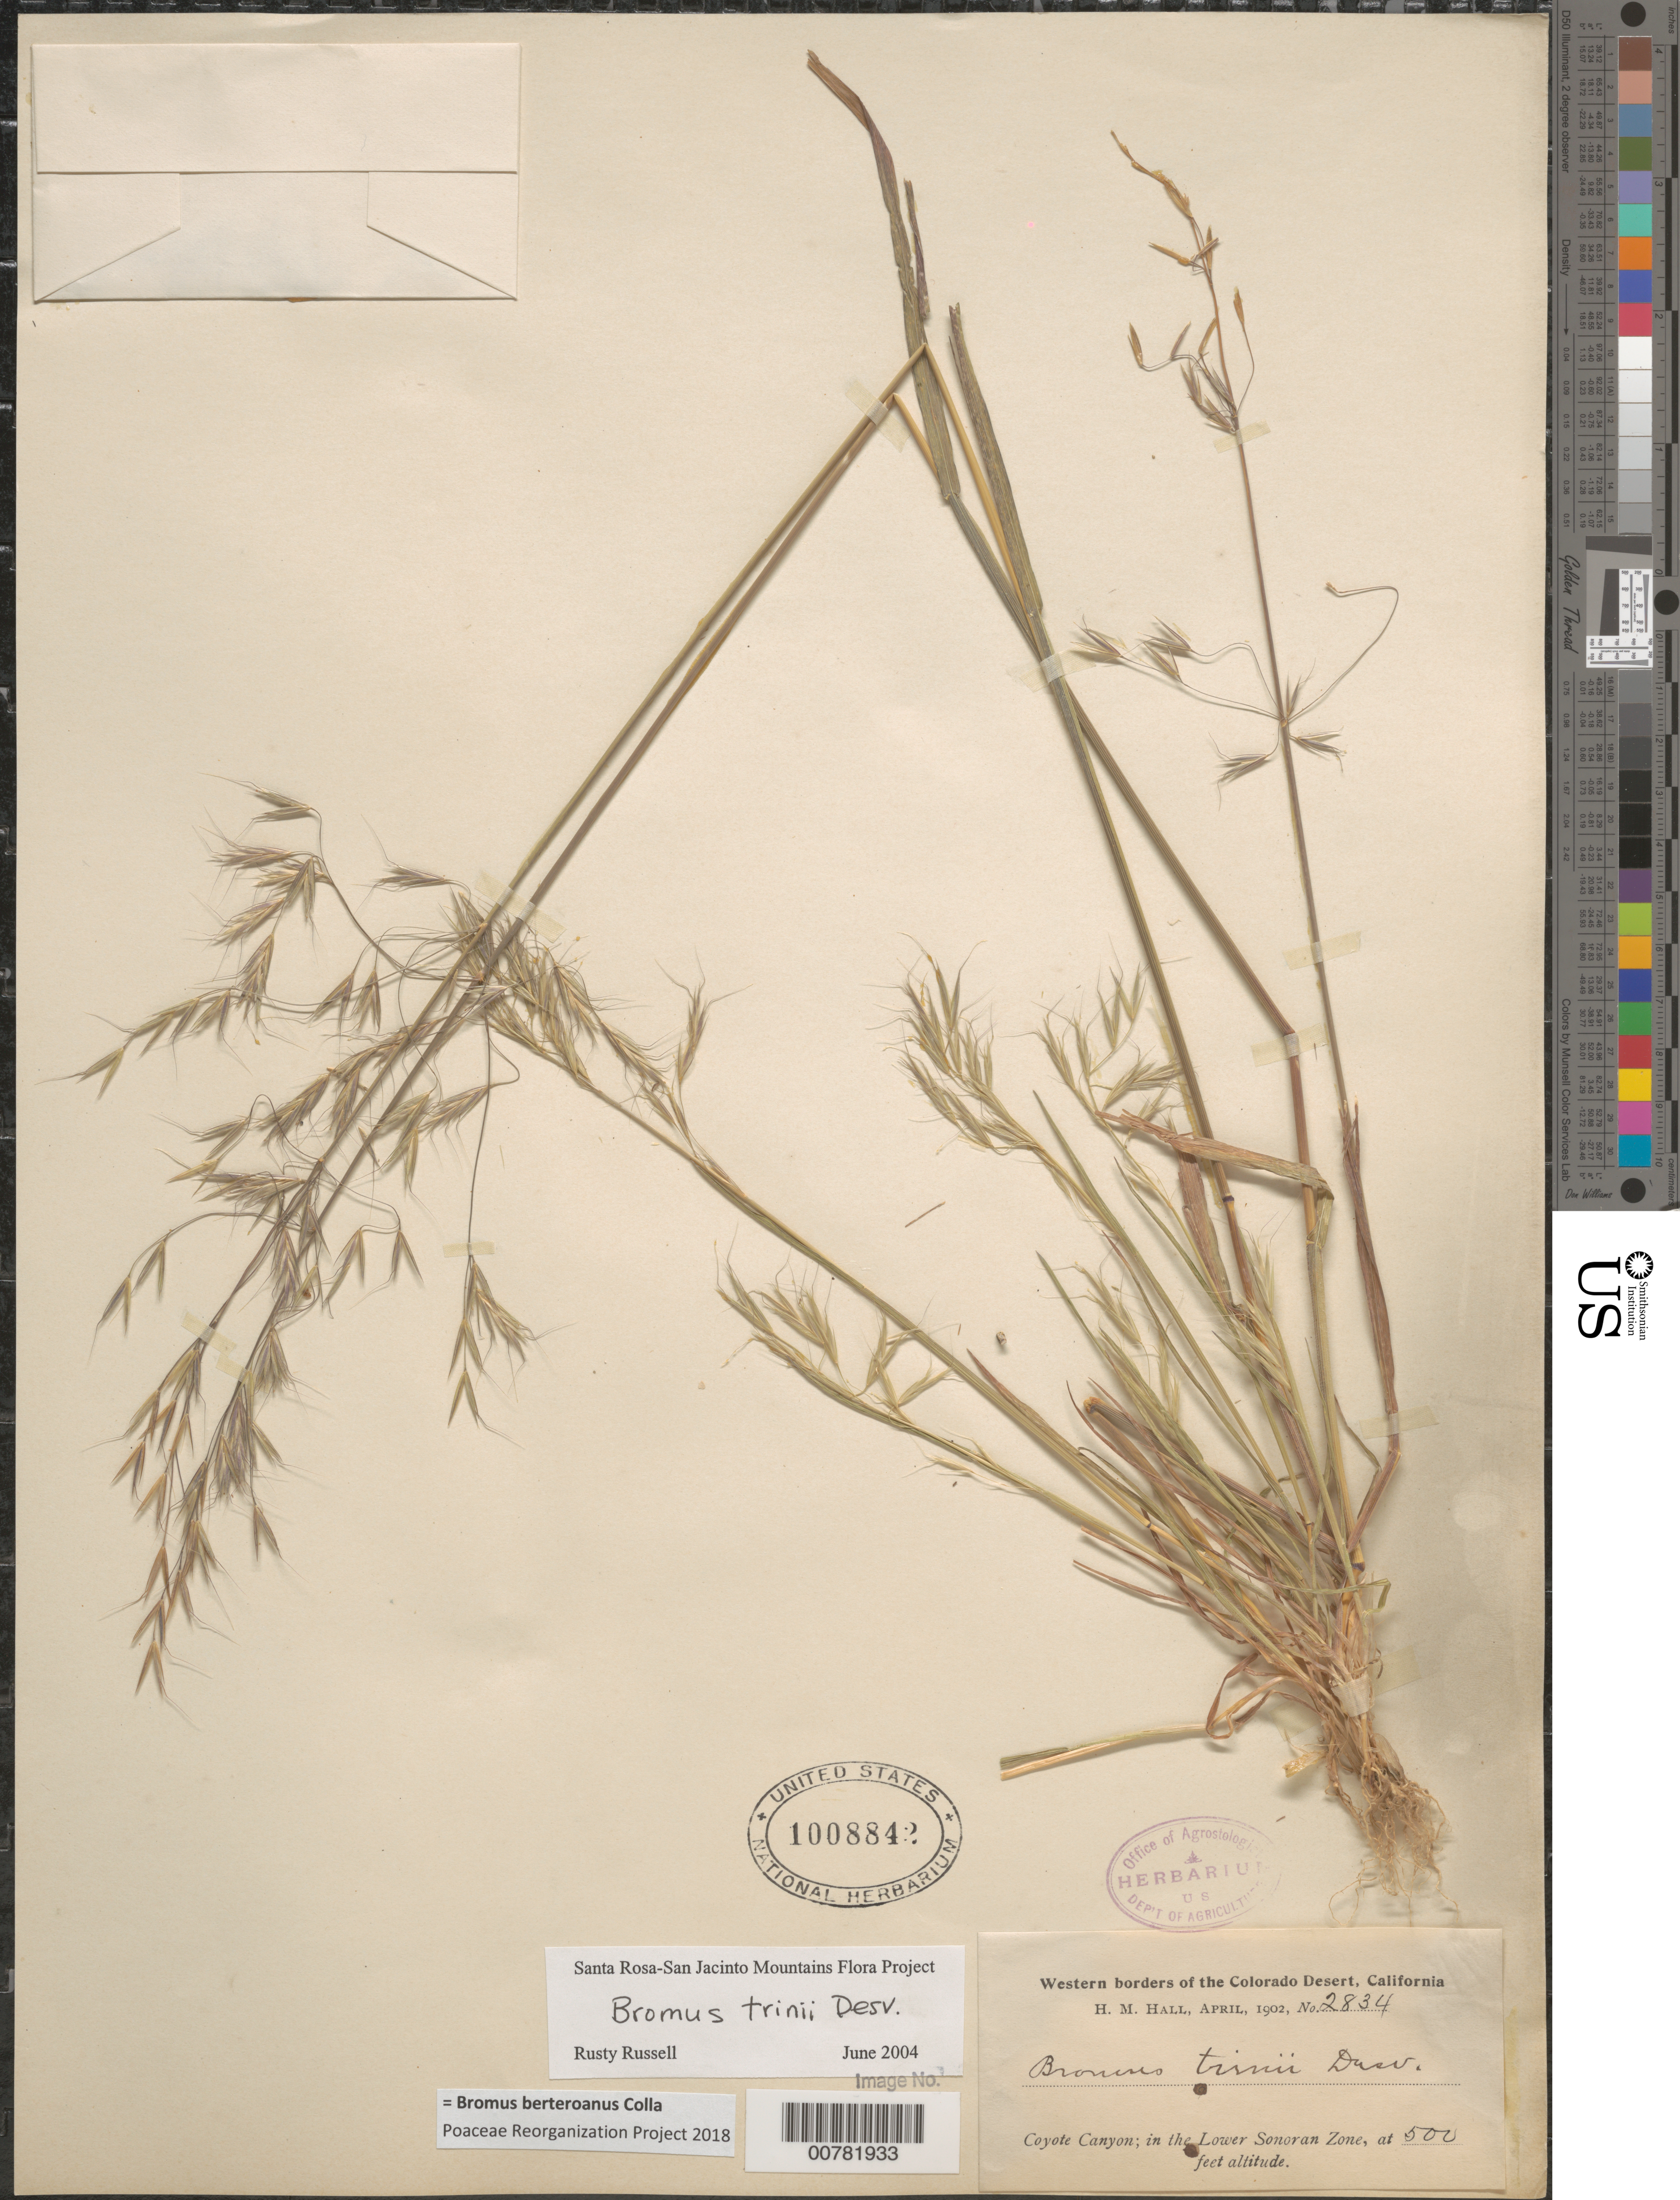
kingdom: Plantae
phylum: Tracheophyta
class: Liliopsida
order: Poales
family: Poaceae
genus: Bromus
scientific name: Bromus berteroanus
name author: Colla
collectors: H. M. Hall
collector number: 2834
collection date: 1902-04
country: United States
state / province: California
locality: Western borders of the Colorado Desert. Coyote Canyon; in the Lower Sonoran Zone.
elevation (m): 152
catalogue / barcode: US 1008842